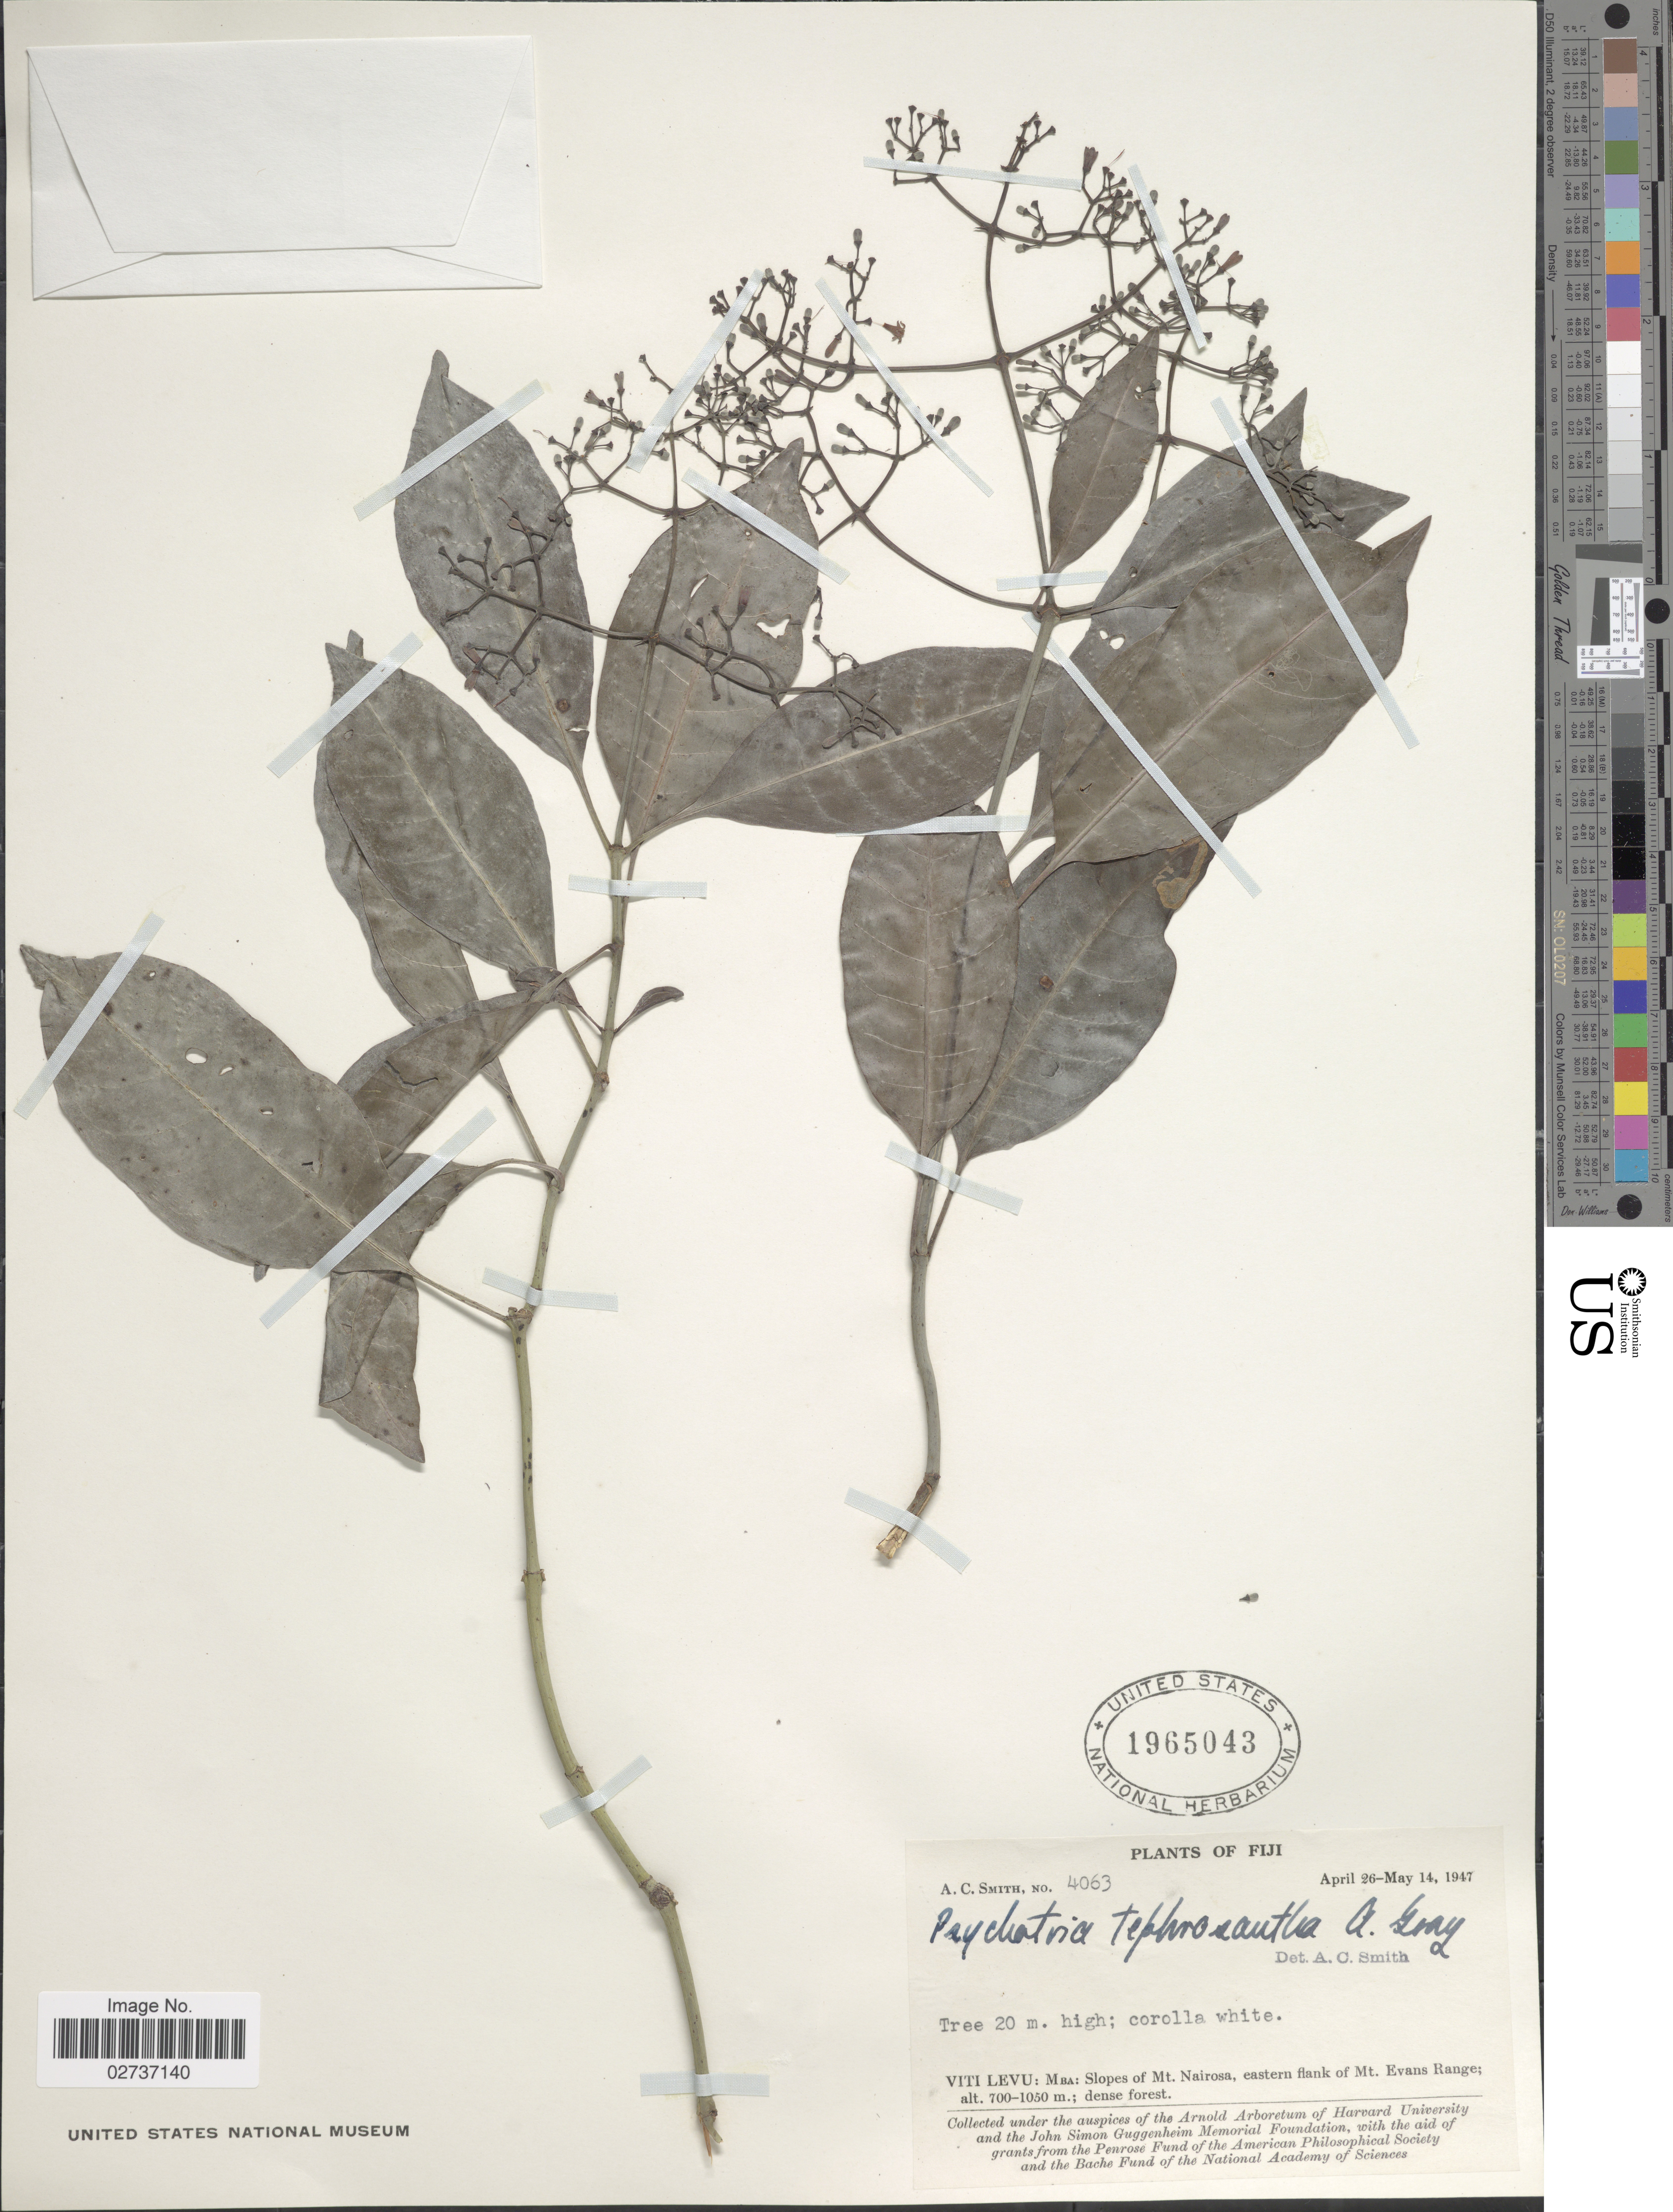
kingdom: Plantae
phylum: Tracheophyta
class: Magnoliopsida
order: Gentianales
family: Rubiaceae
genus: Psychotria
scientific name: Psychotria tephrosantha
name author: A. Gray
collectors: A. C. Smith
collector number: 4063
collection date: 1947-04-26/1947-05-14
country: Fiji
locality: Viti Levu: Mba: Slopes of Mt. Nairosa, eastern flank of Mt. Evans Range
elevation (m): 700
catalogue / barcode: US 1965043